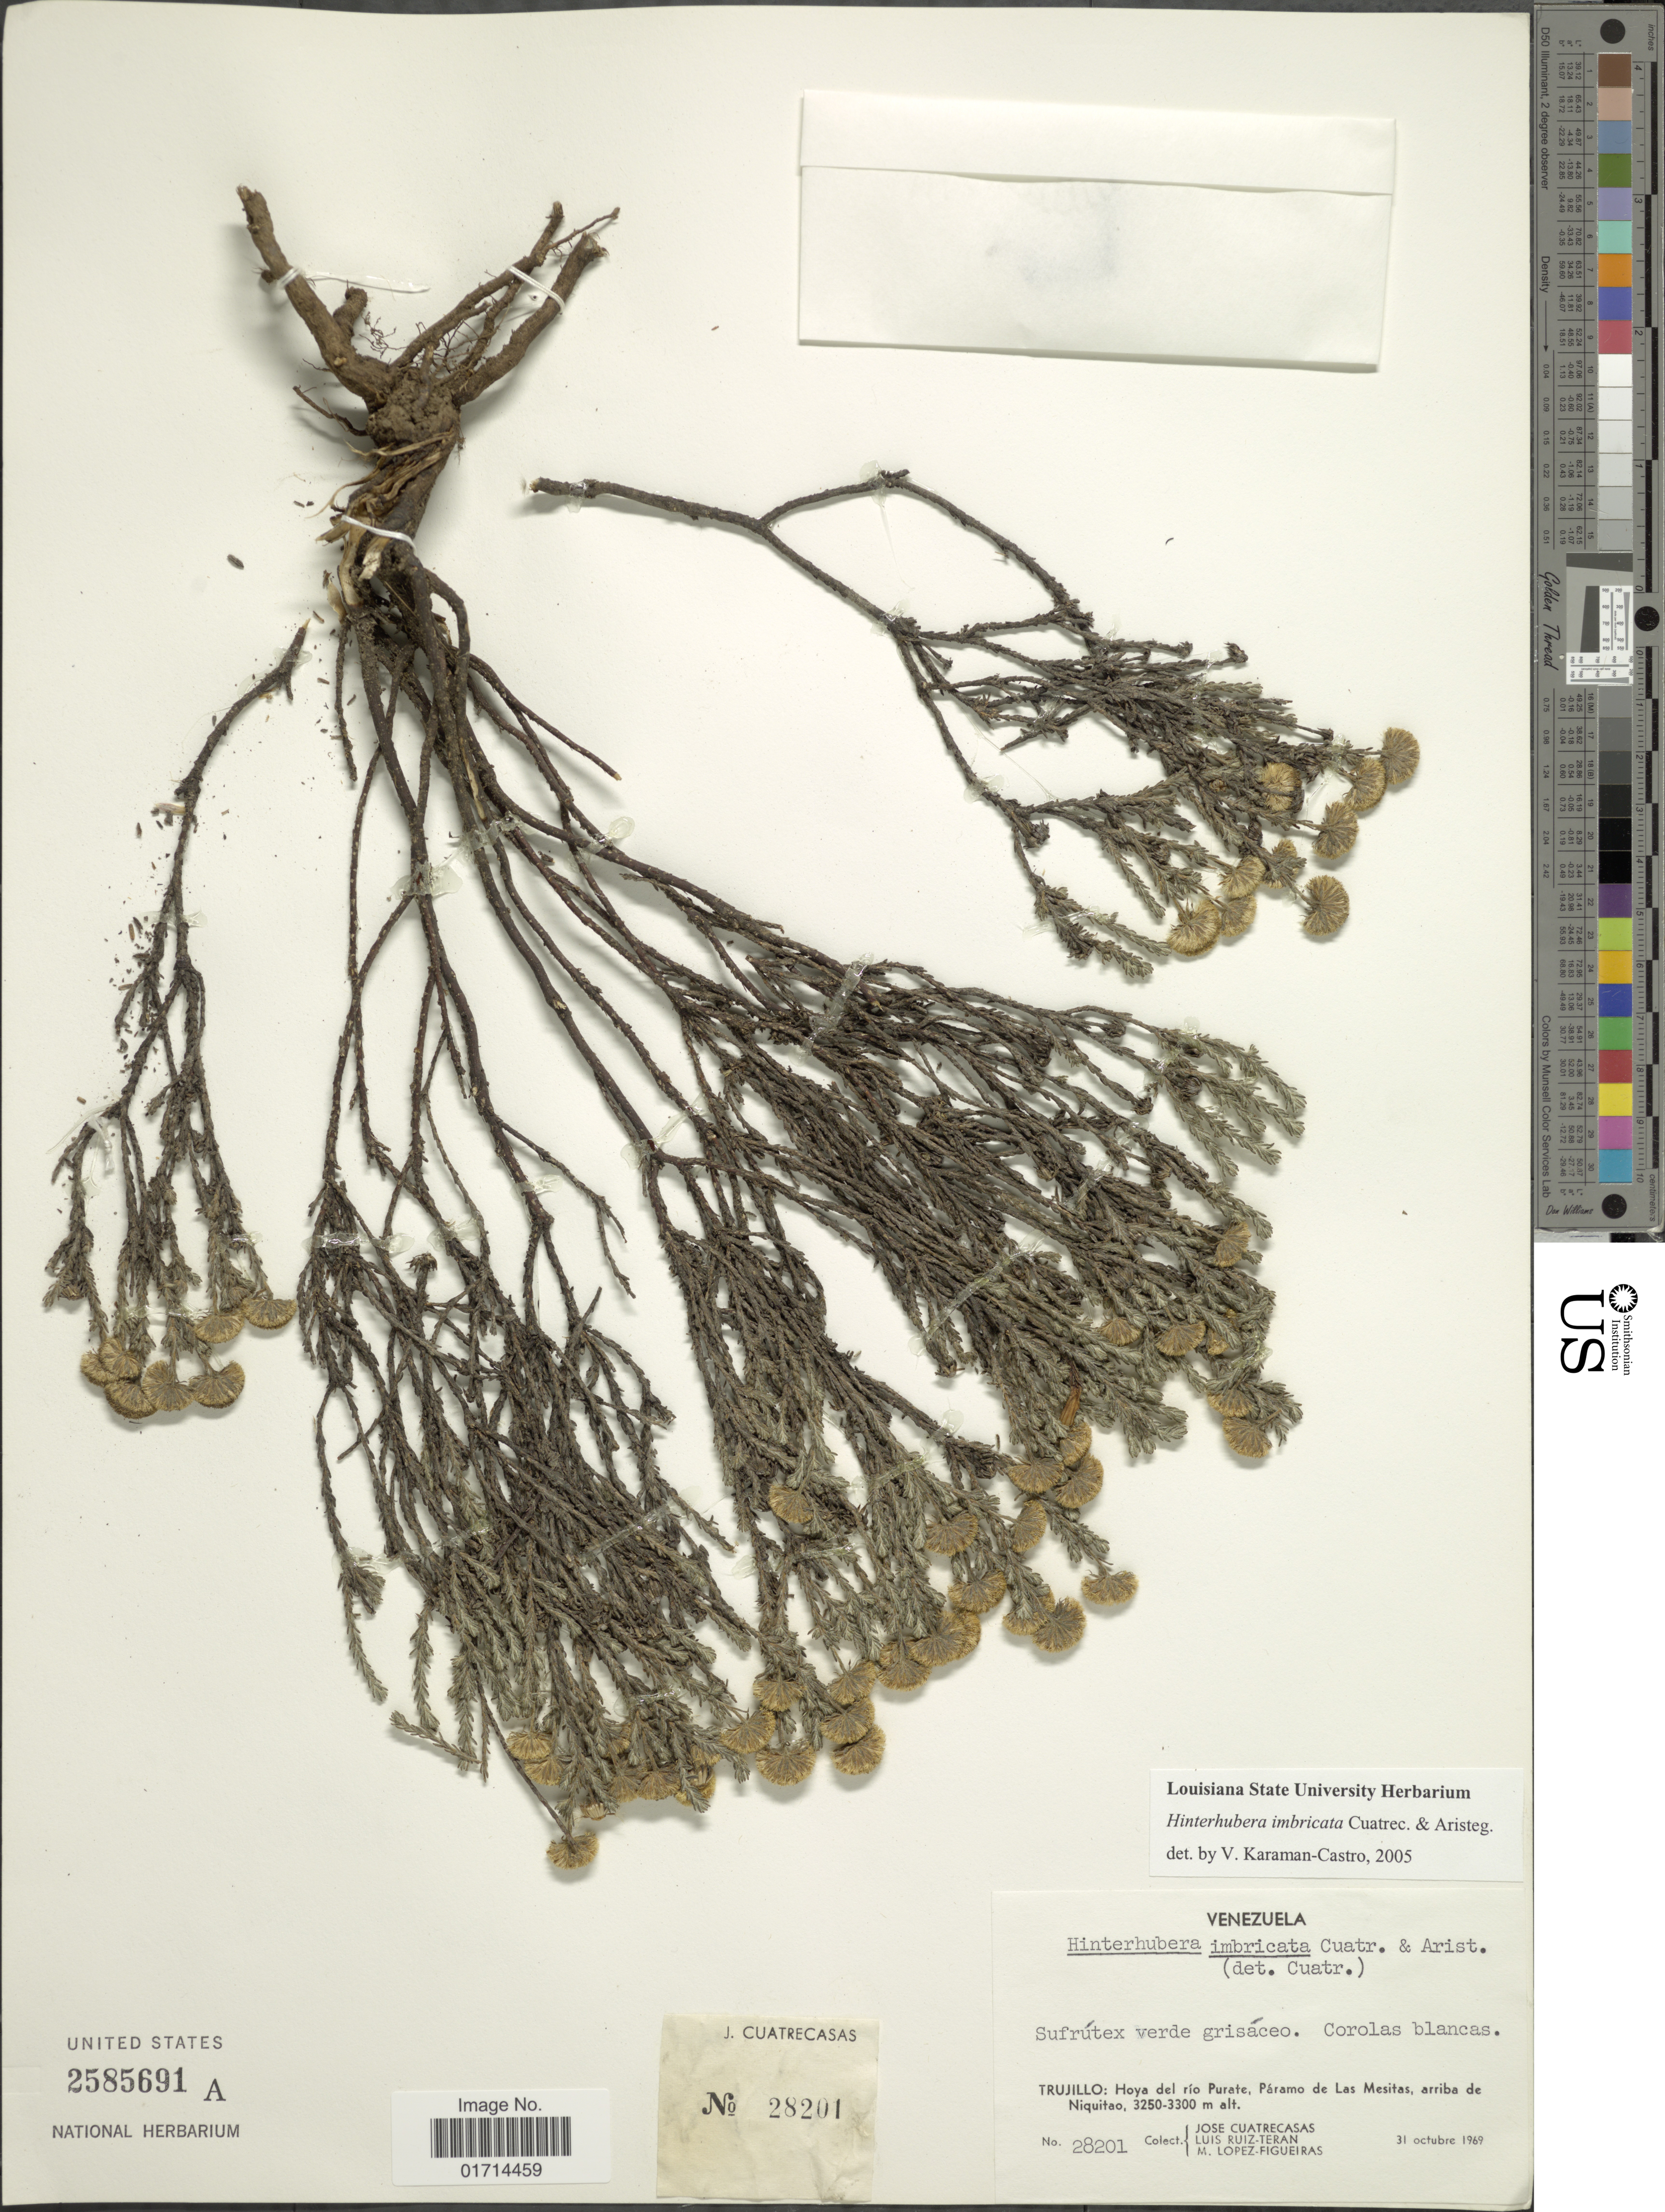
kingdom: Plantae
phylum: Tracheophyta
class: Magnoliopsida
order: Asterales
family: Asteraceae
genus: Hinterhubera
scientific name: Hinterhubera imbricata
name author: Cuatrec. & Aristeg.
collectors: J. Cuatrecasas, L. Teran & M. Lopéz-F.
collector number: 28201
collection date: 1969-10-31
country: Venezuela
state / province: Trujillo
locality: Hoya del rio Purate, Paramo de las Mesitas, arriba de Niquitao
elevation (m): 3250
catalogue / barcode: US 2585691A